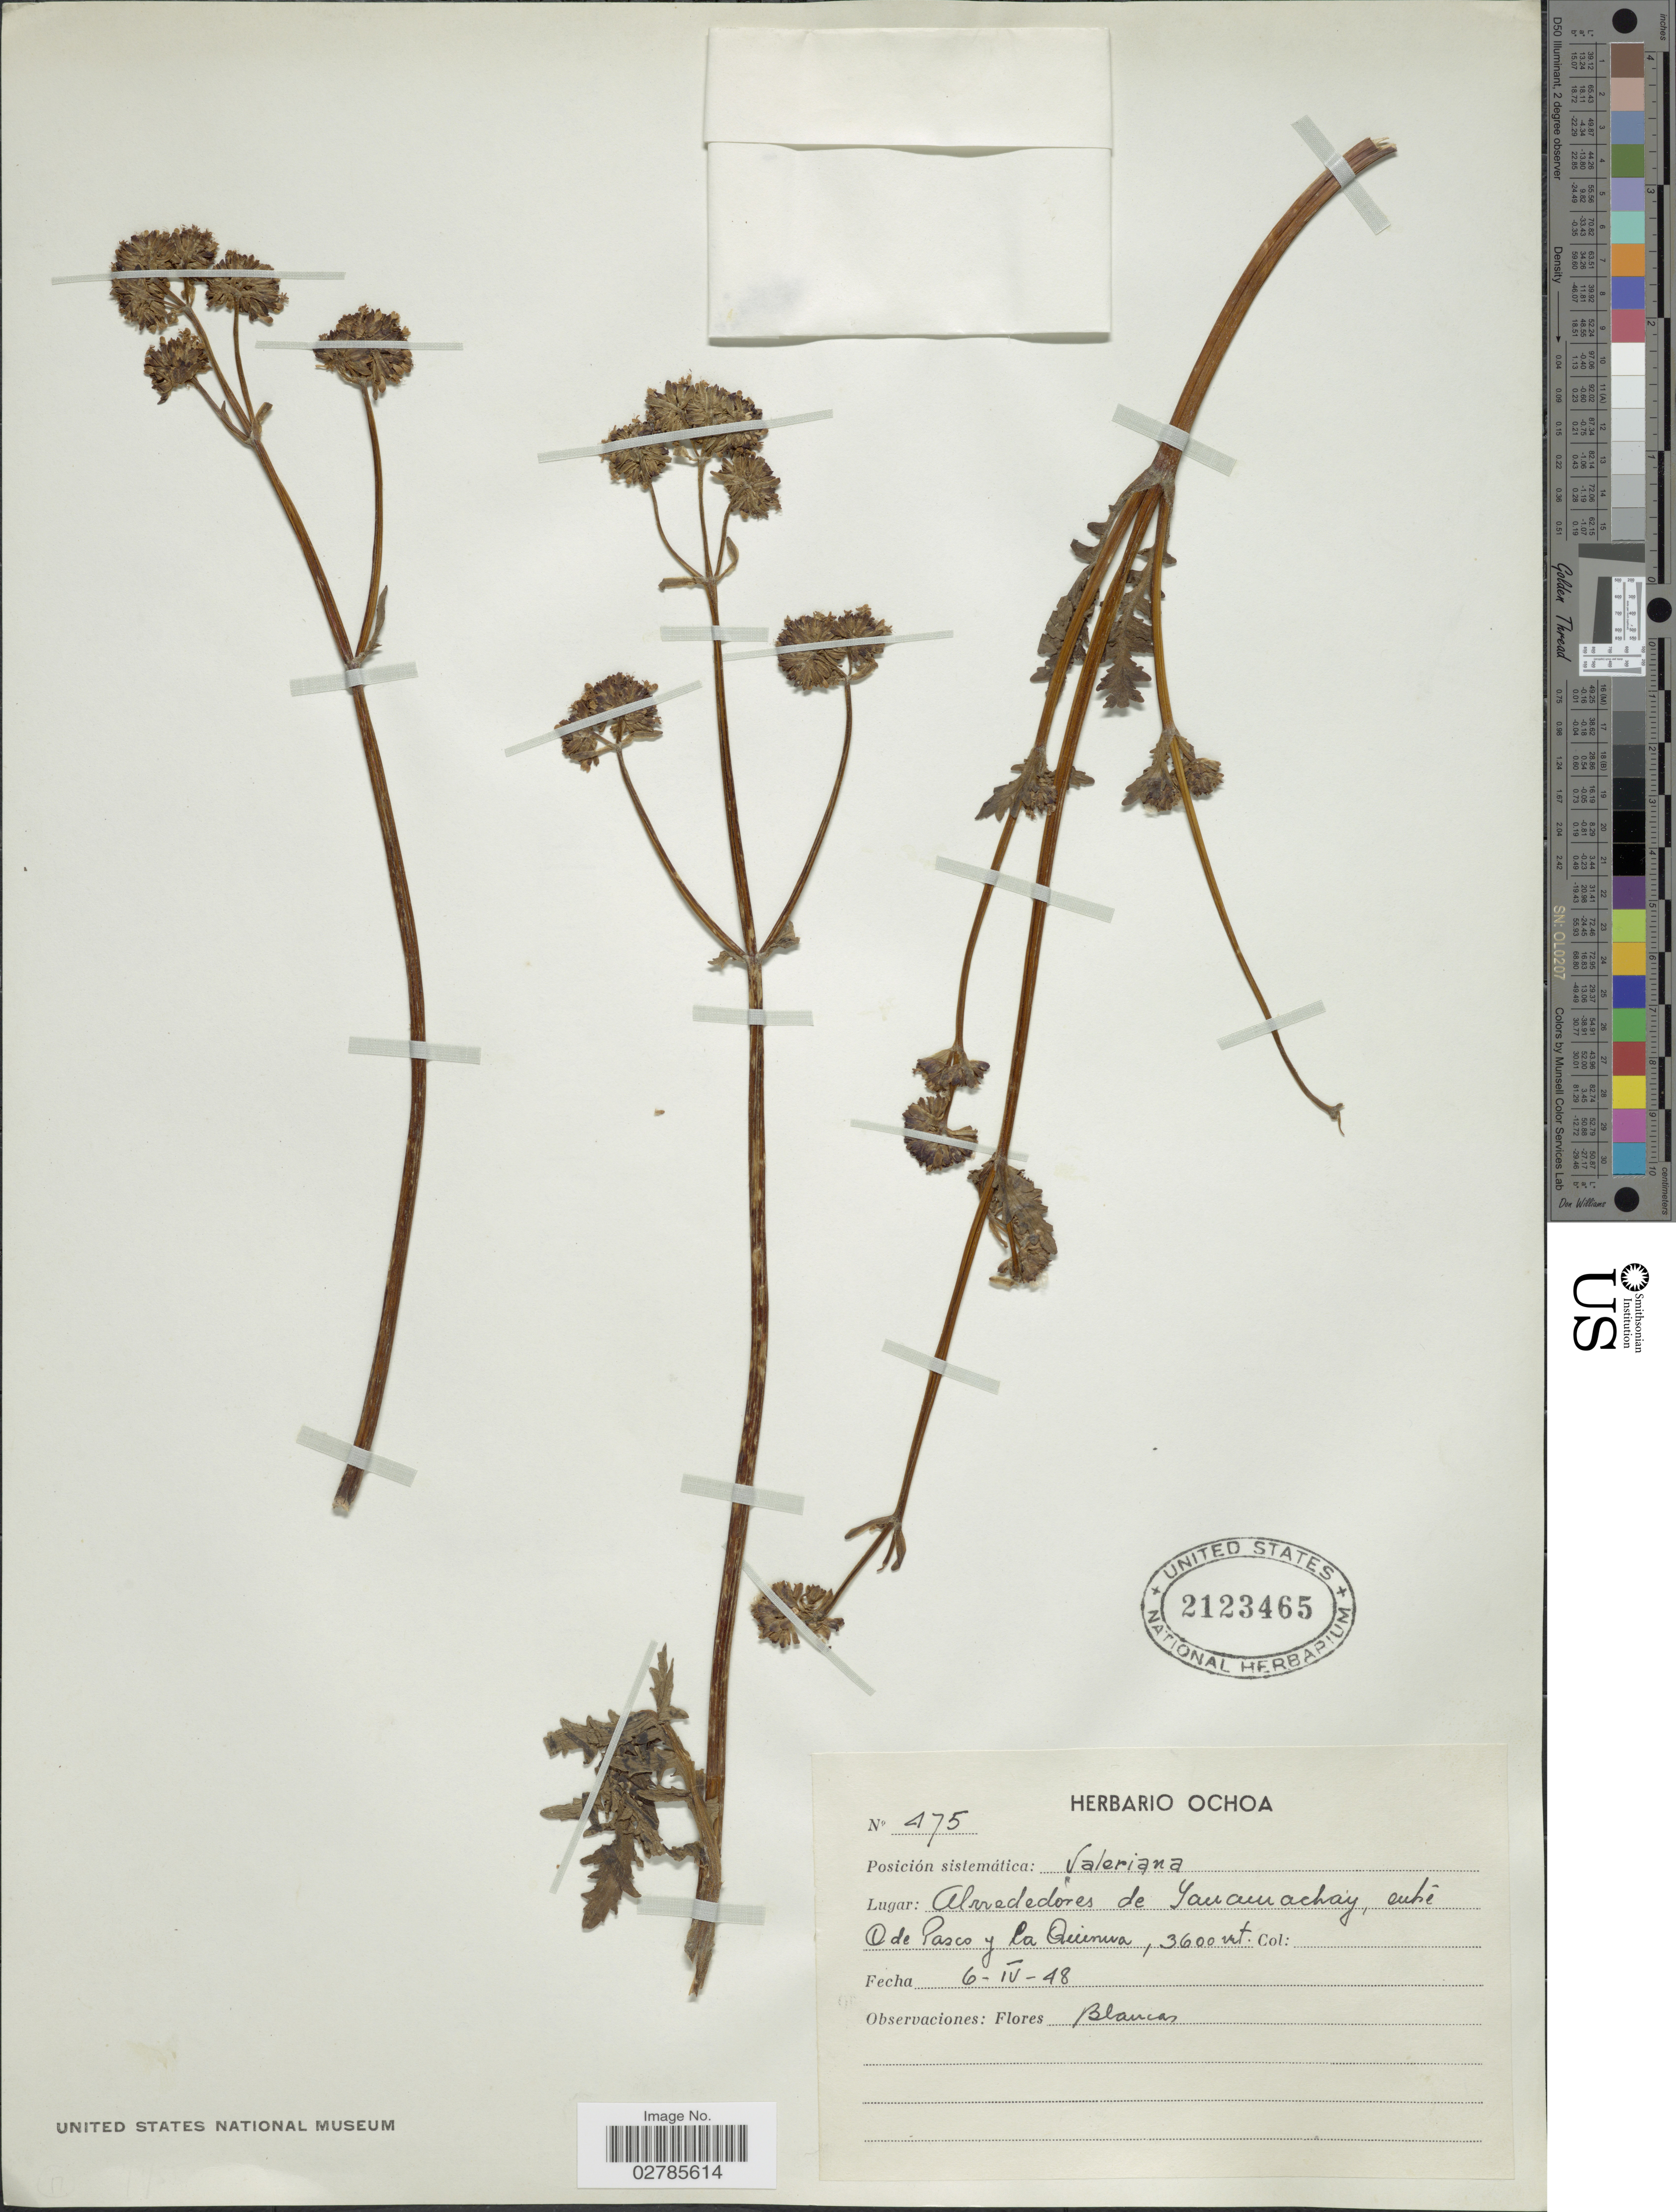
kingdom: Plantae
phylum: Tracheophyta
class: Magnoliopsida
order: Dipsacales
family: Caprifoliaceae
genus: Valeriana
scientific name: Valeriana sp.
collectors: ex herb. Ochoa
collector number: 475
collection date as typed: Transcribed d/m/y: 6/4/48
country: Peru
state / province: Pasco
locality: Alrededores de Yamanachay, entre O de Pasco y la Quinua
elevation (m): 3600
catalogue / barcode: US 2123465